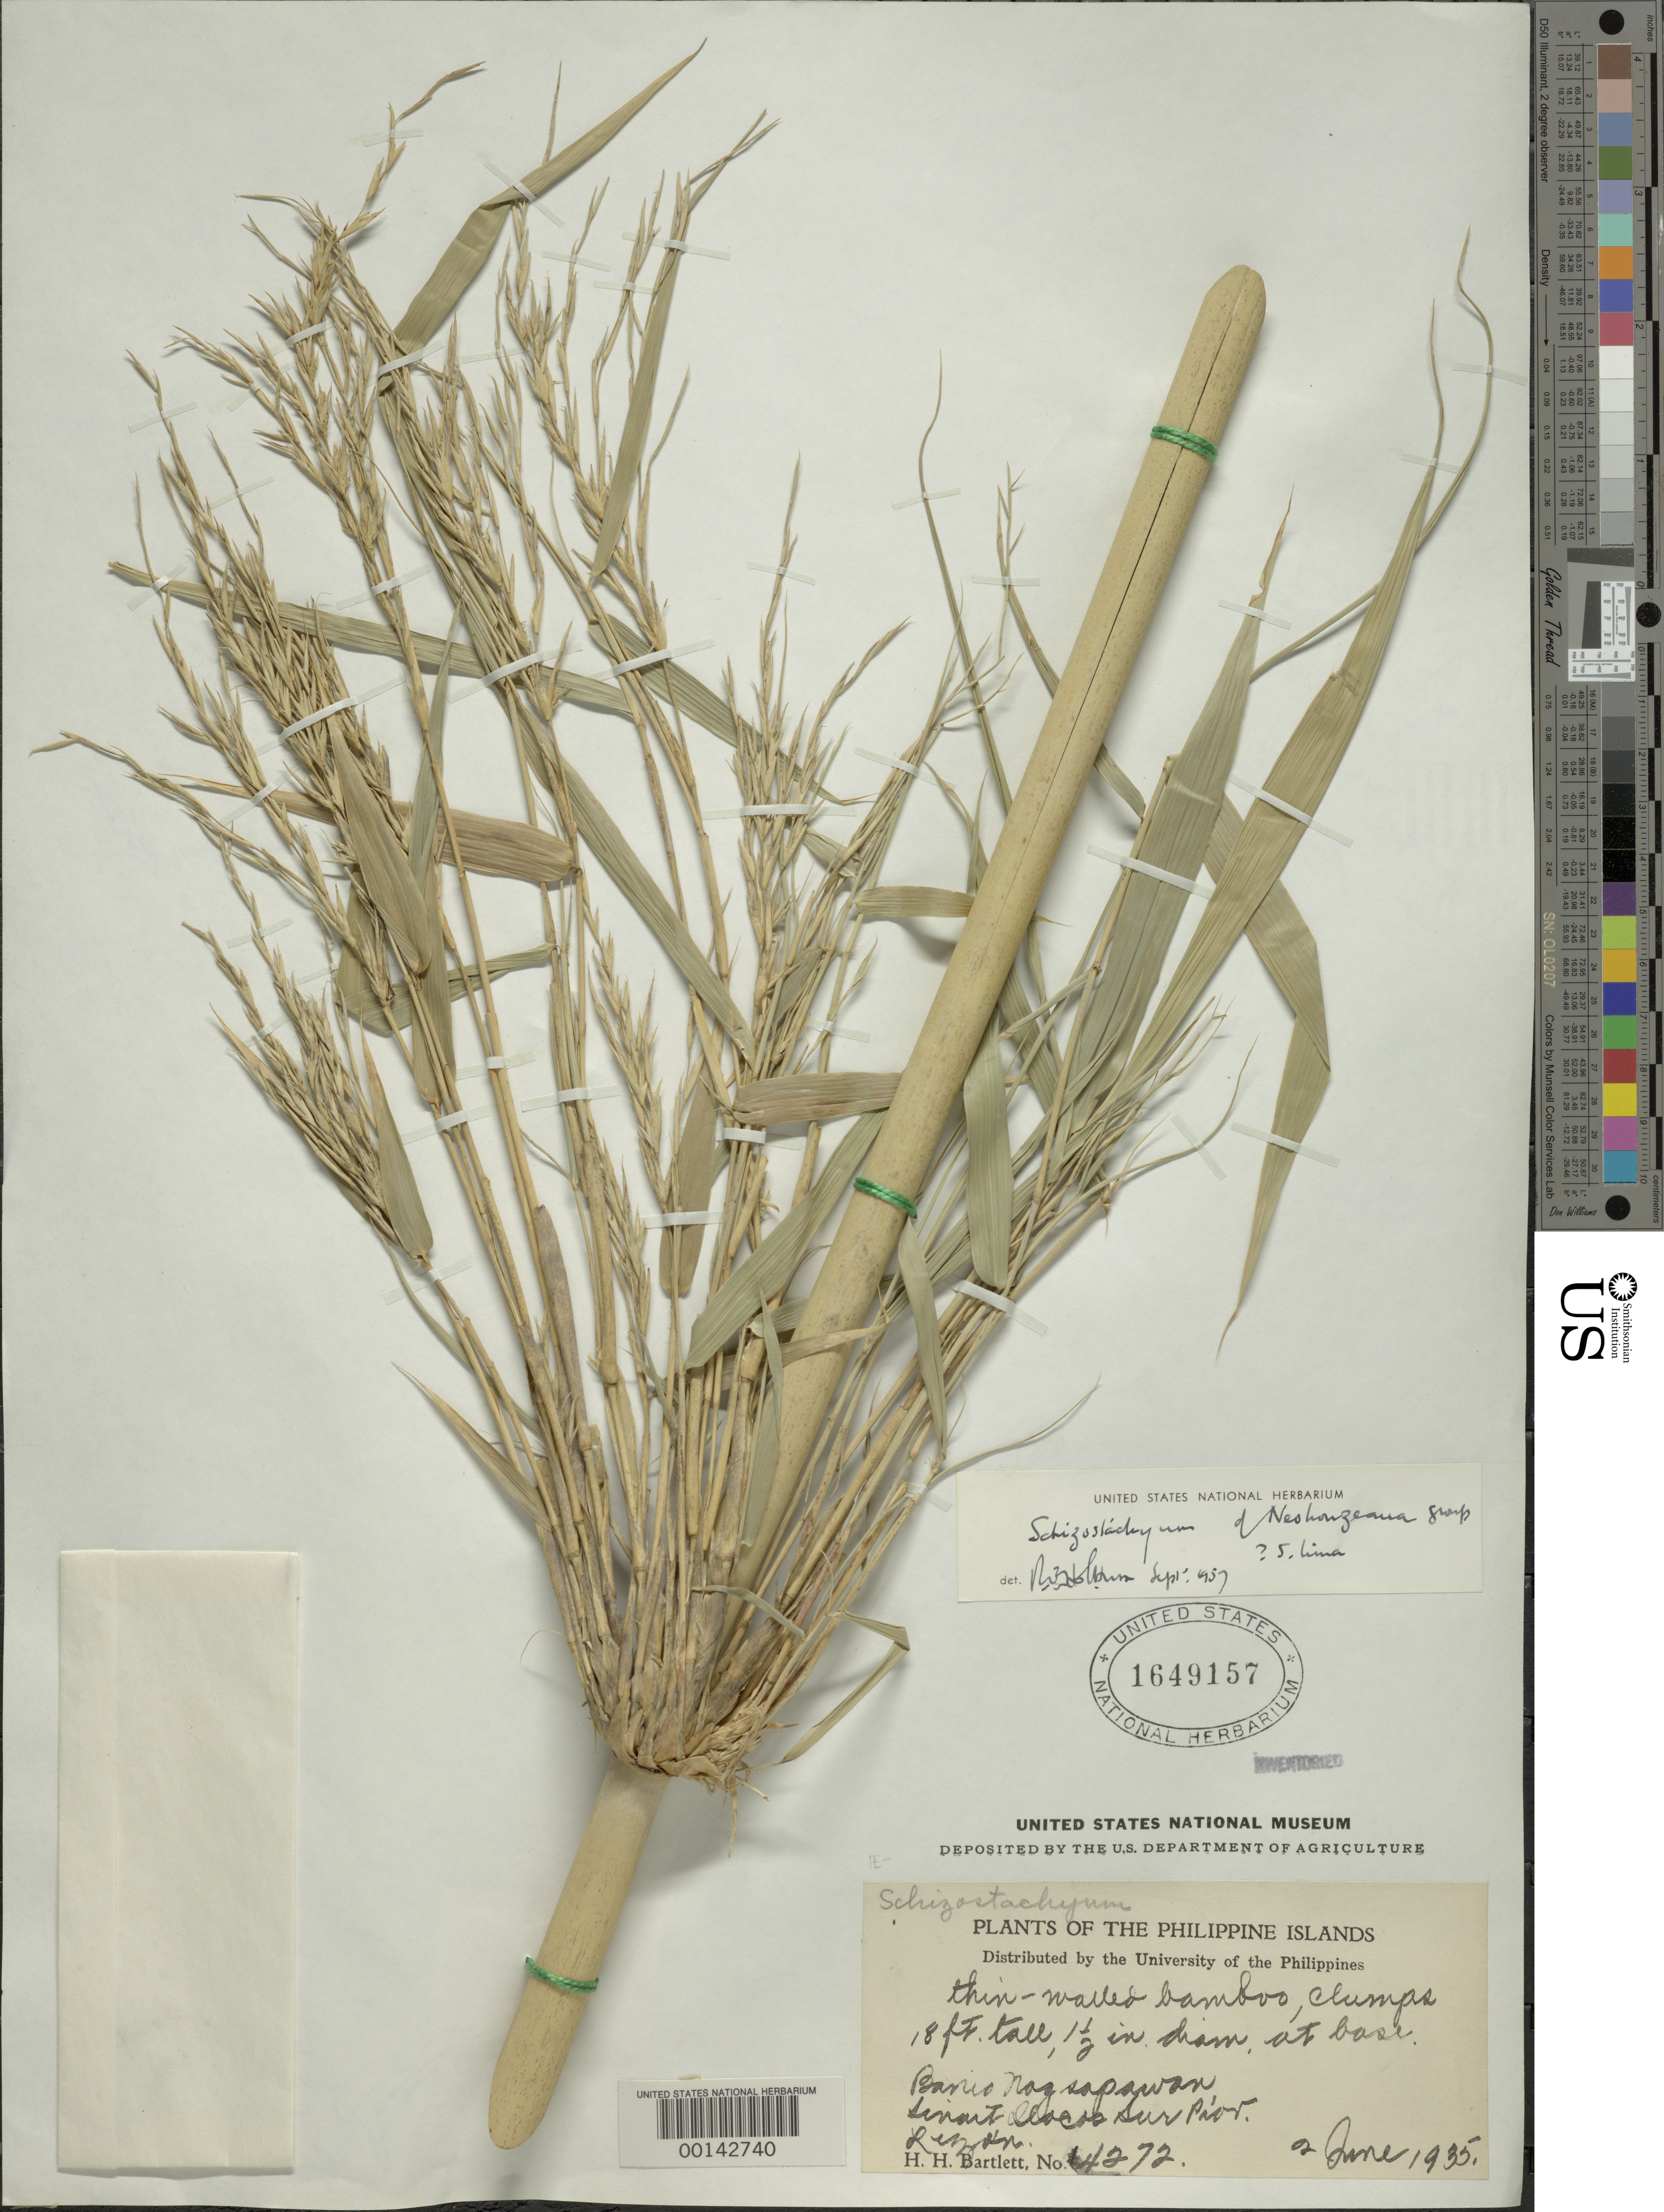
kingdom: Plantae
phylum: Tracheophyta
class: Liliopsida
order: Poales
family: Poaceae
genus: Schizostachyum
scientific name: Schizostachyum sp.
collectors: H. H. Bartlett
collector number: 4272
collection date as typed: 02 Jun 1935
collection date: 1935-06-02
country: Philippines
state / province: Ilocos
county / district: Ilocos Sur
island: Luzon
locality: Sivart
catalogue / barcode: US 1649157